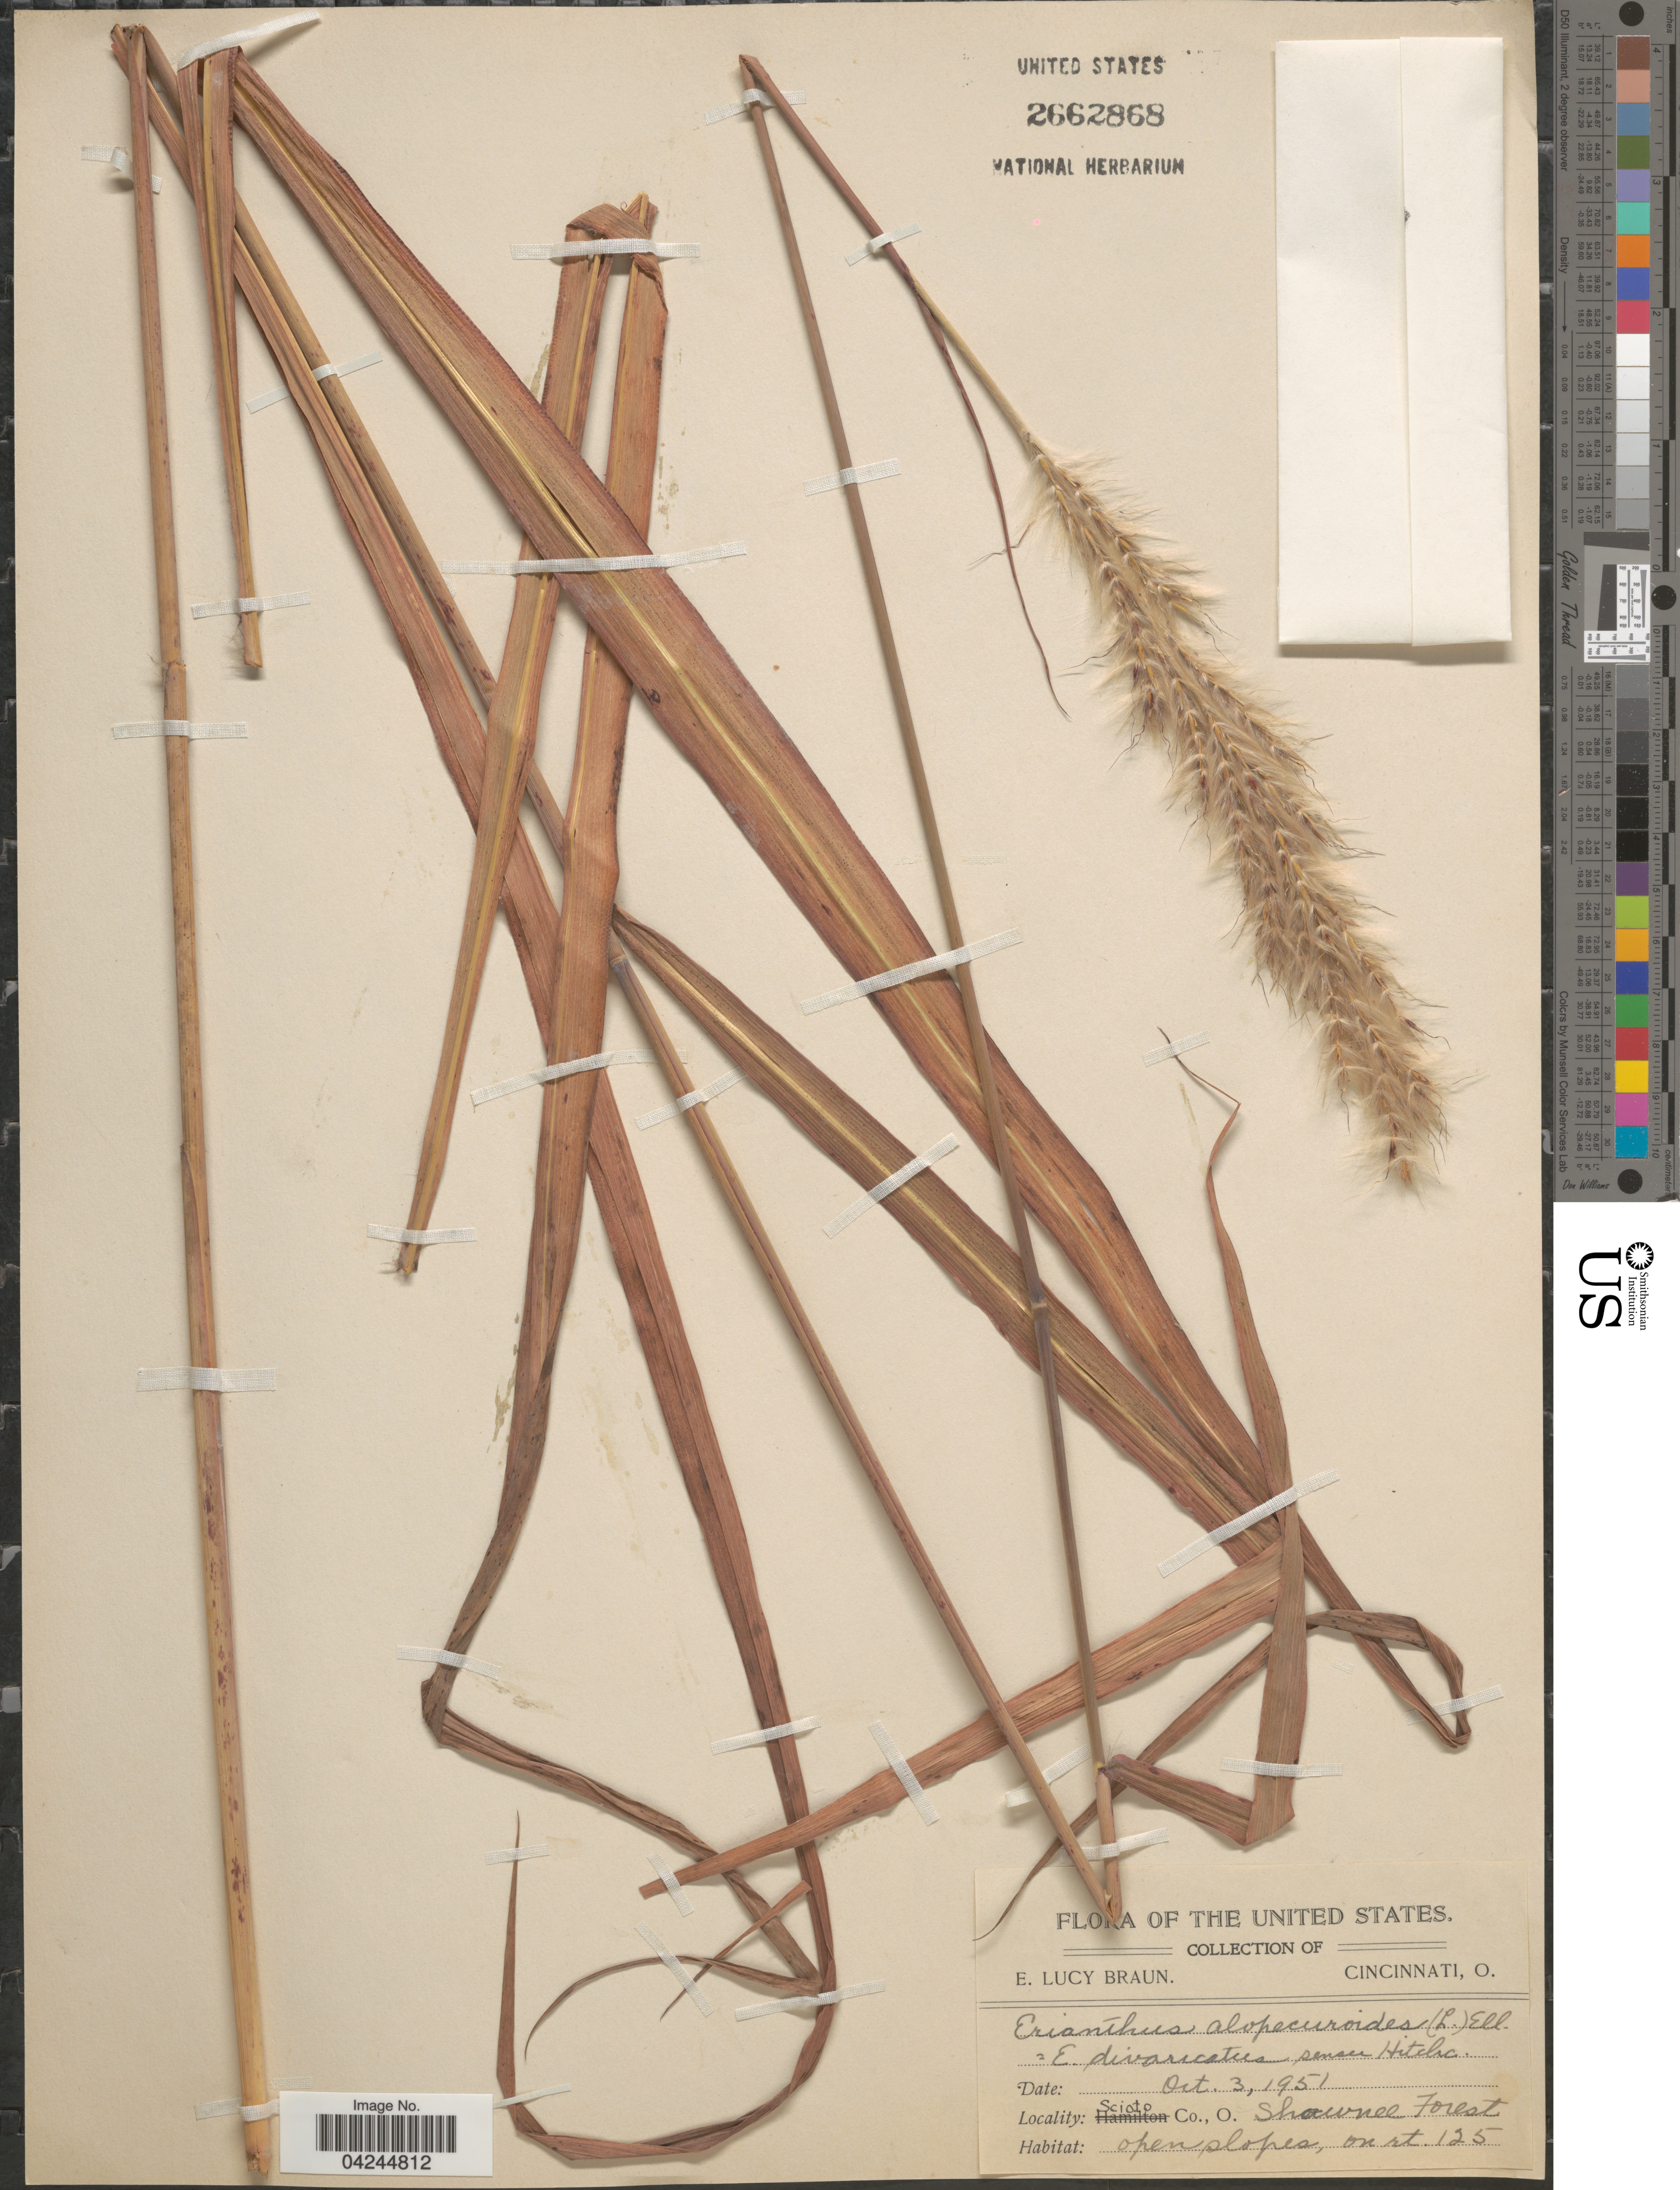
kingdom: Plantae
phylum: Tracheophyta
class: Liliopsida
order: Poales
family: Poaceae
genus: Erianthus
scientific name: Erianthus alopecuroides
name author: Elliott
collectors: E. L. Braun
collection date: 1951-10-03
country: United States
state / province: Ohio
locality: Scioto Co., O. Shawnee Forest. Open places, on rt. 125.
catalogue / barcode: US 2662868